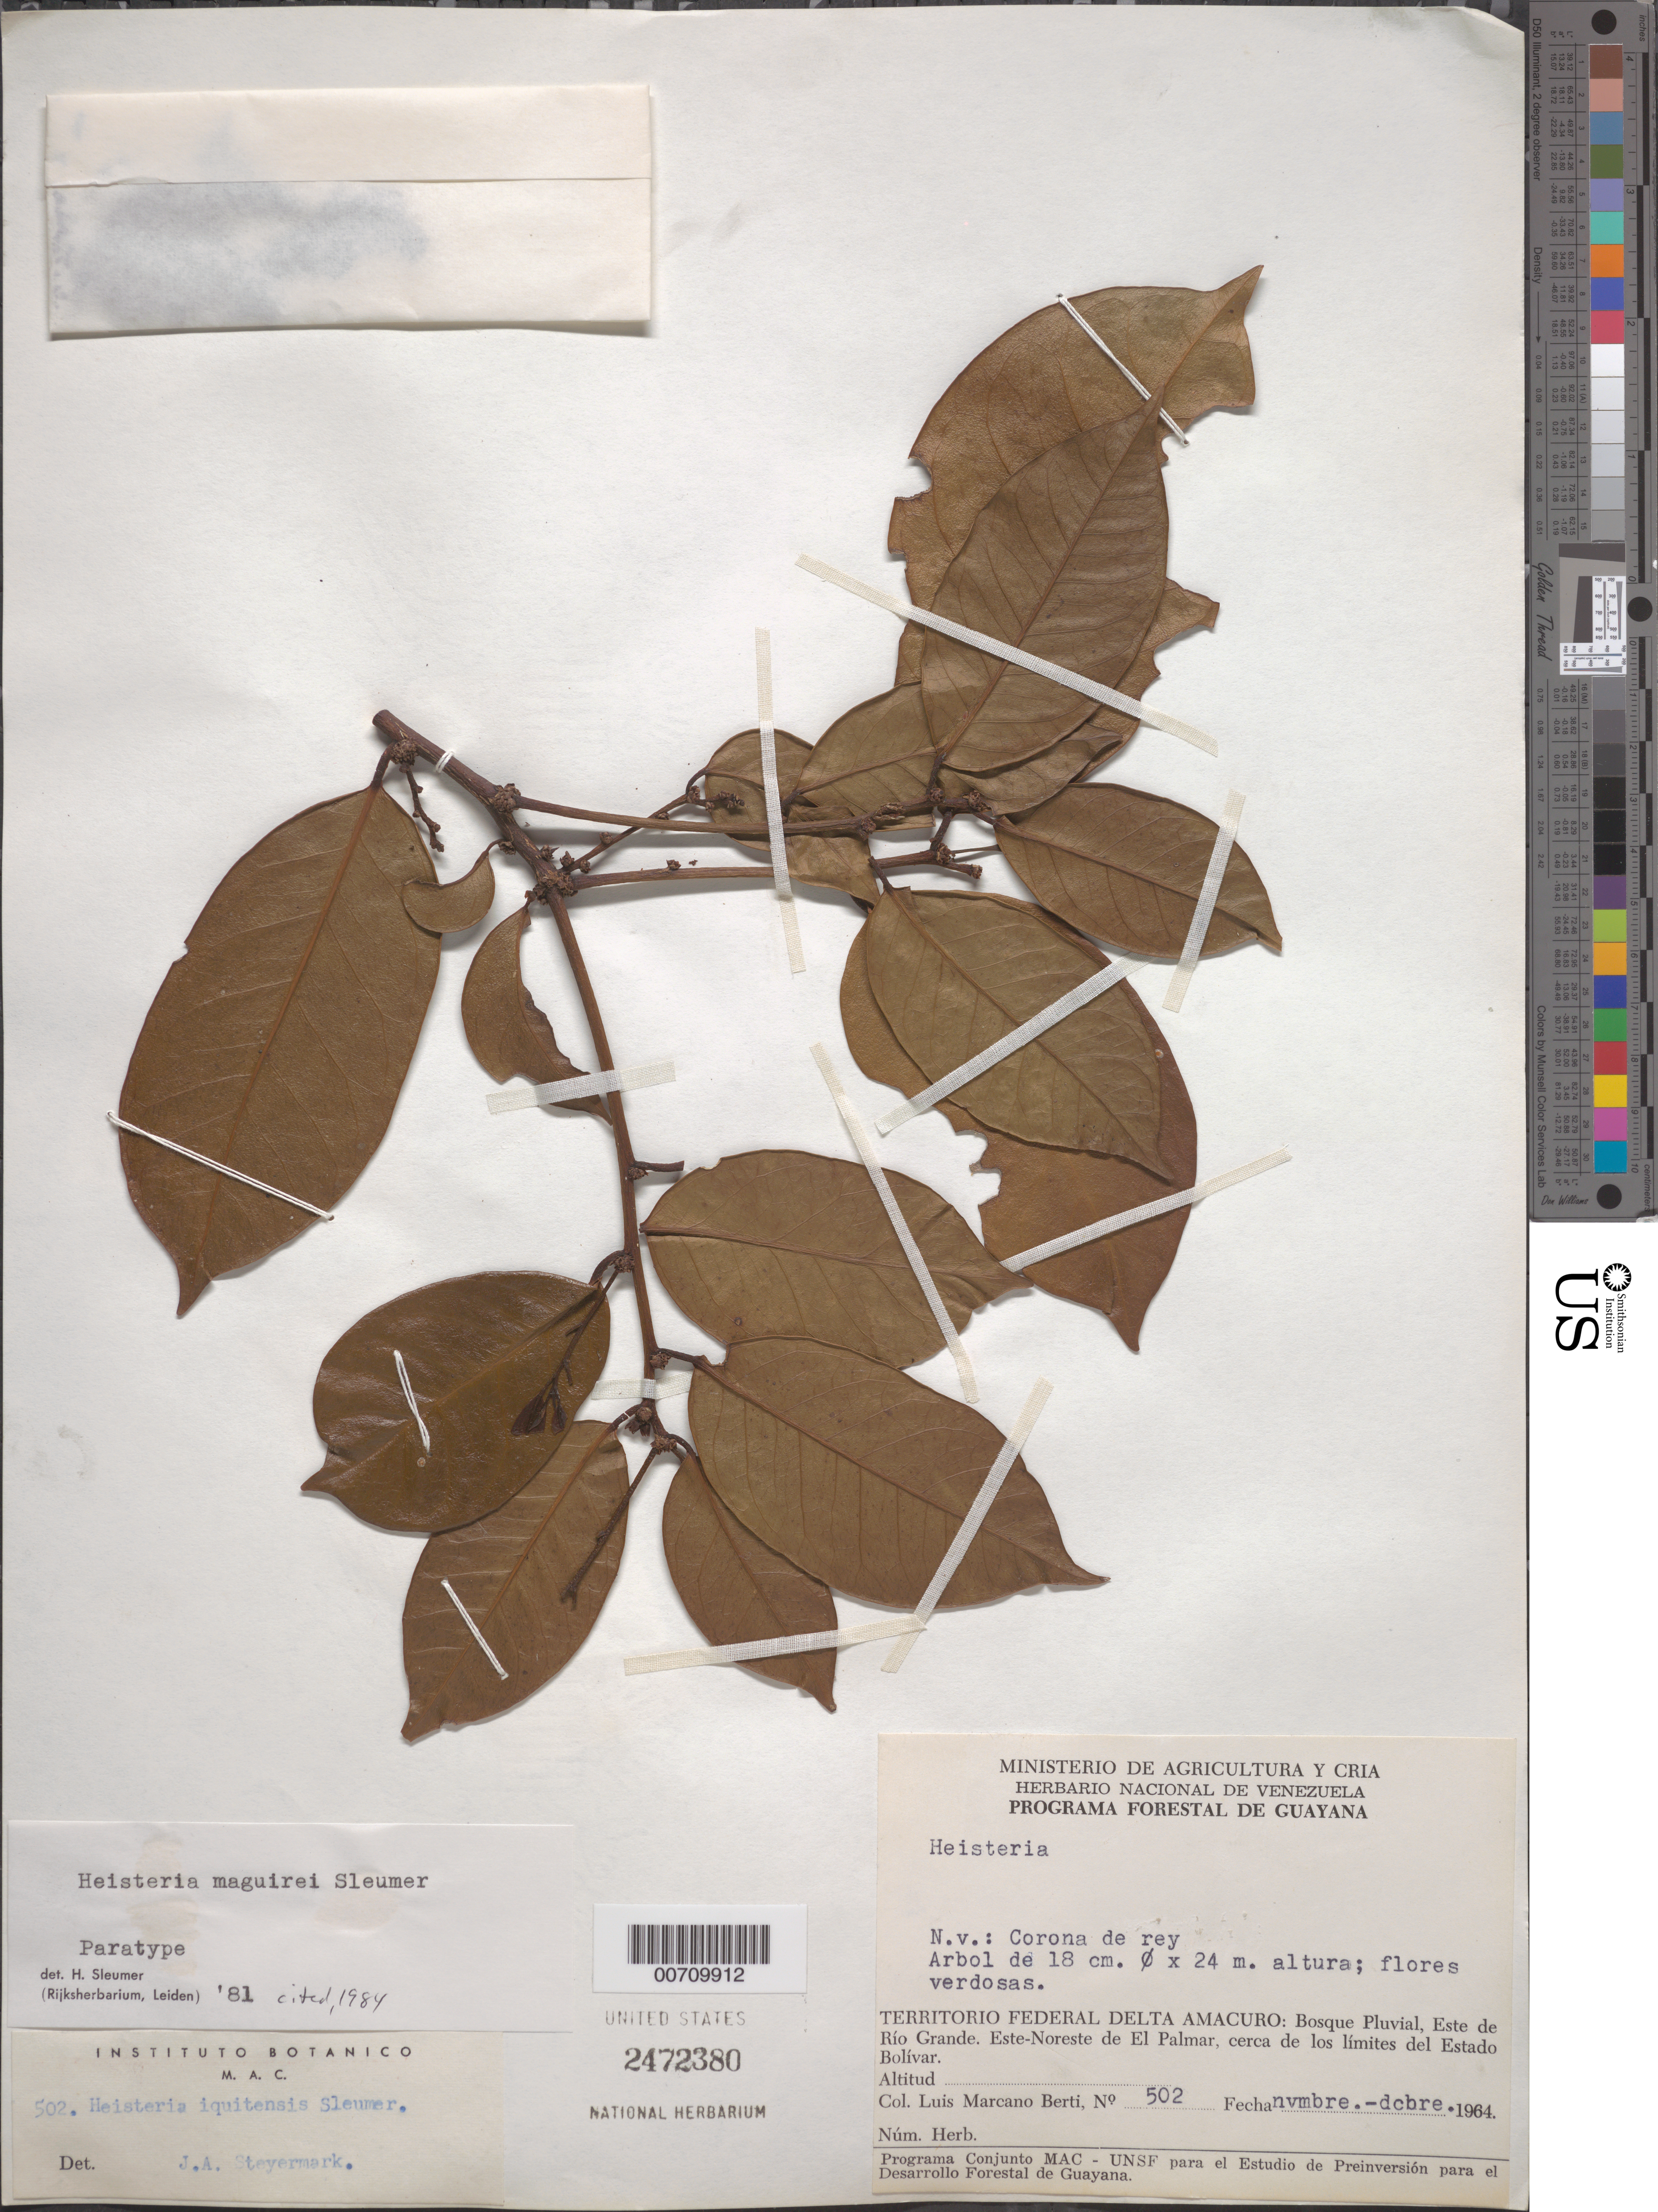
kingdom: Plantae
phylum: Tracheophyta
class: Magnoliopsida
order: Santalales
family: Erythropalaceae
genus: Heisteria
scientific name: Heisteria maguirei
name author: Sleumer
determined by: Sleumer, H. O.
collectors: L. Marcano-Berti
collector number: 502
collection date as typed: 29-Nov-64 to 18-Dec-64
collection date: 1964-11-29/1964-12-18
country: Venezuela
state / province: Delta Amacuro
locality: Este de Río Grande, ENE de El Palmar, cerca de los limites del Estado Bolívar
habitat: Bosque pluvial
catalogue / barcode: US 2472380